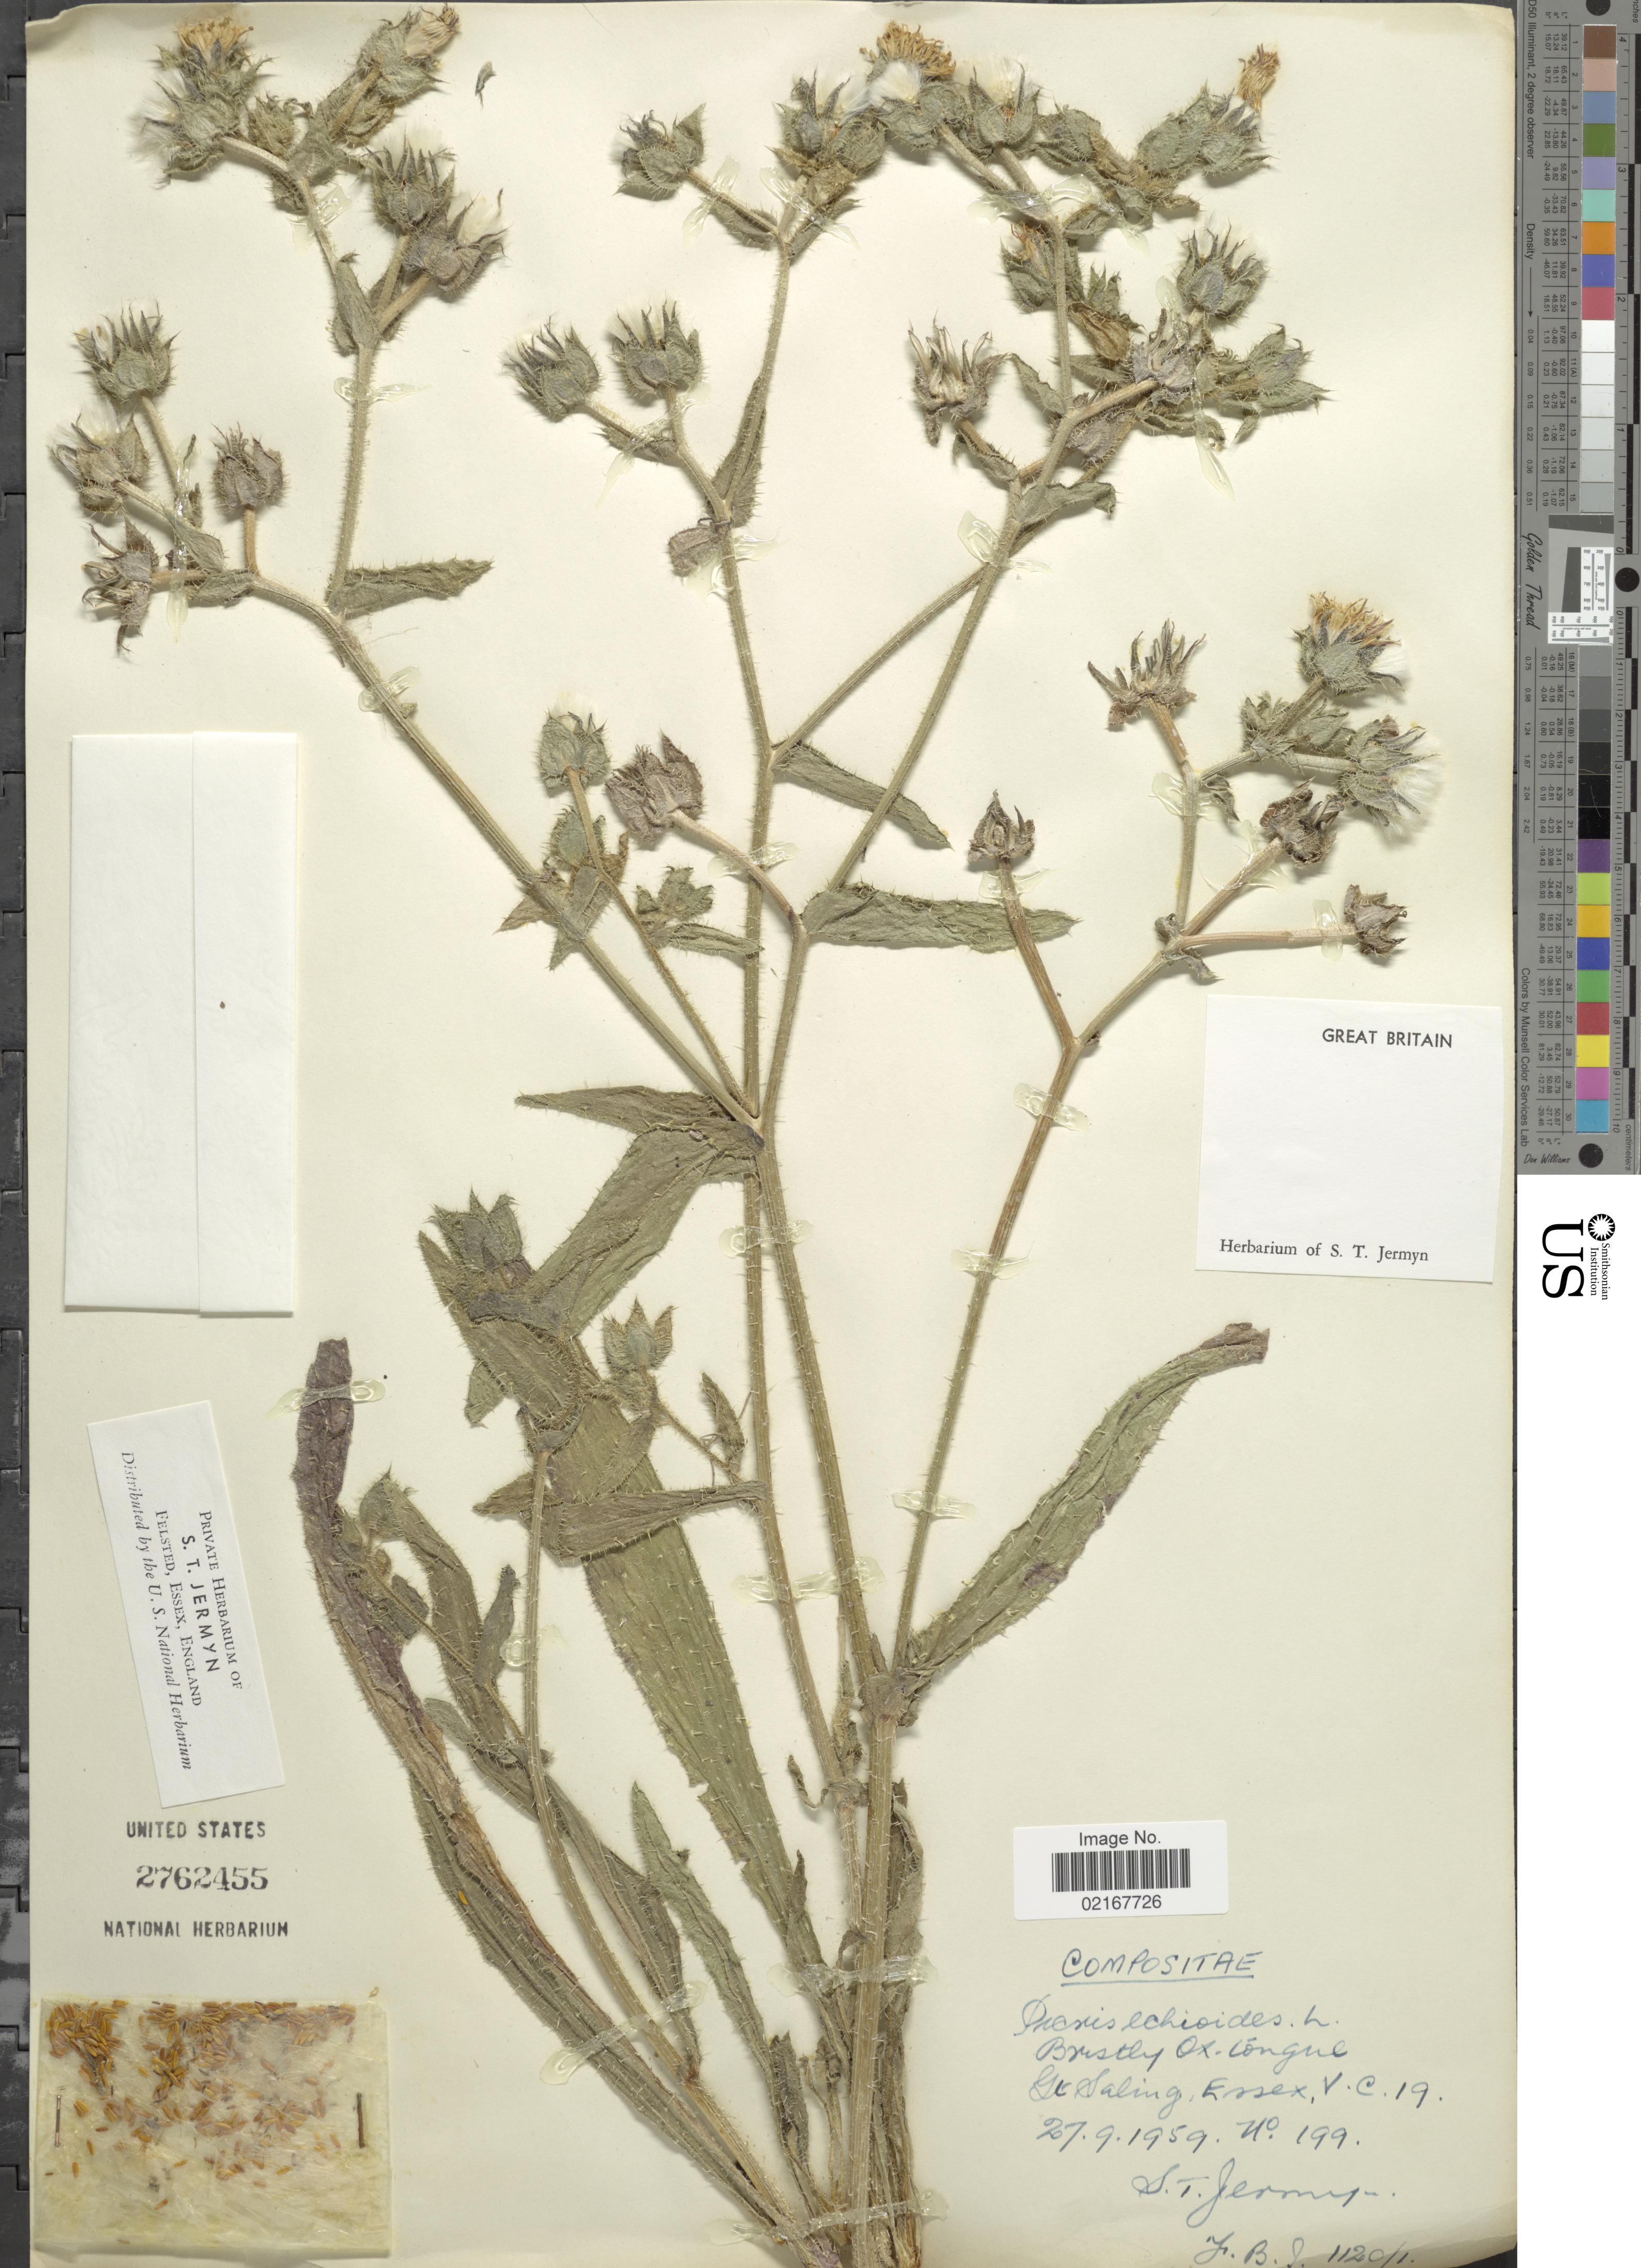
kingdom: Plantae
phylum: Tracheophyta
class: Magnoliopsida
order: Asterales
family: Asteraceae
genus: Helminthotheca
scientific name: Helminthotheca echioides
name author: (L.) Holub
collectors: S. Jermyn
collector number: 199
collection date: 1959-09-27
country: United Kingdom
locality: Great Britain, Bristly Ox-tongue, Gt Saling, Essex, V. C. 19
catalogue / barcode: US 2762455